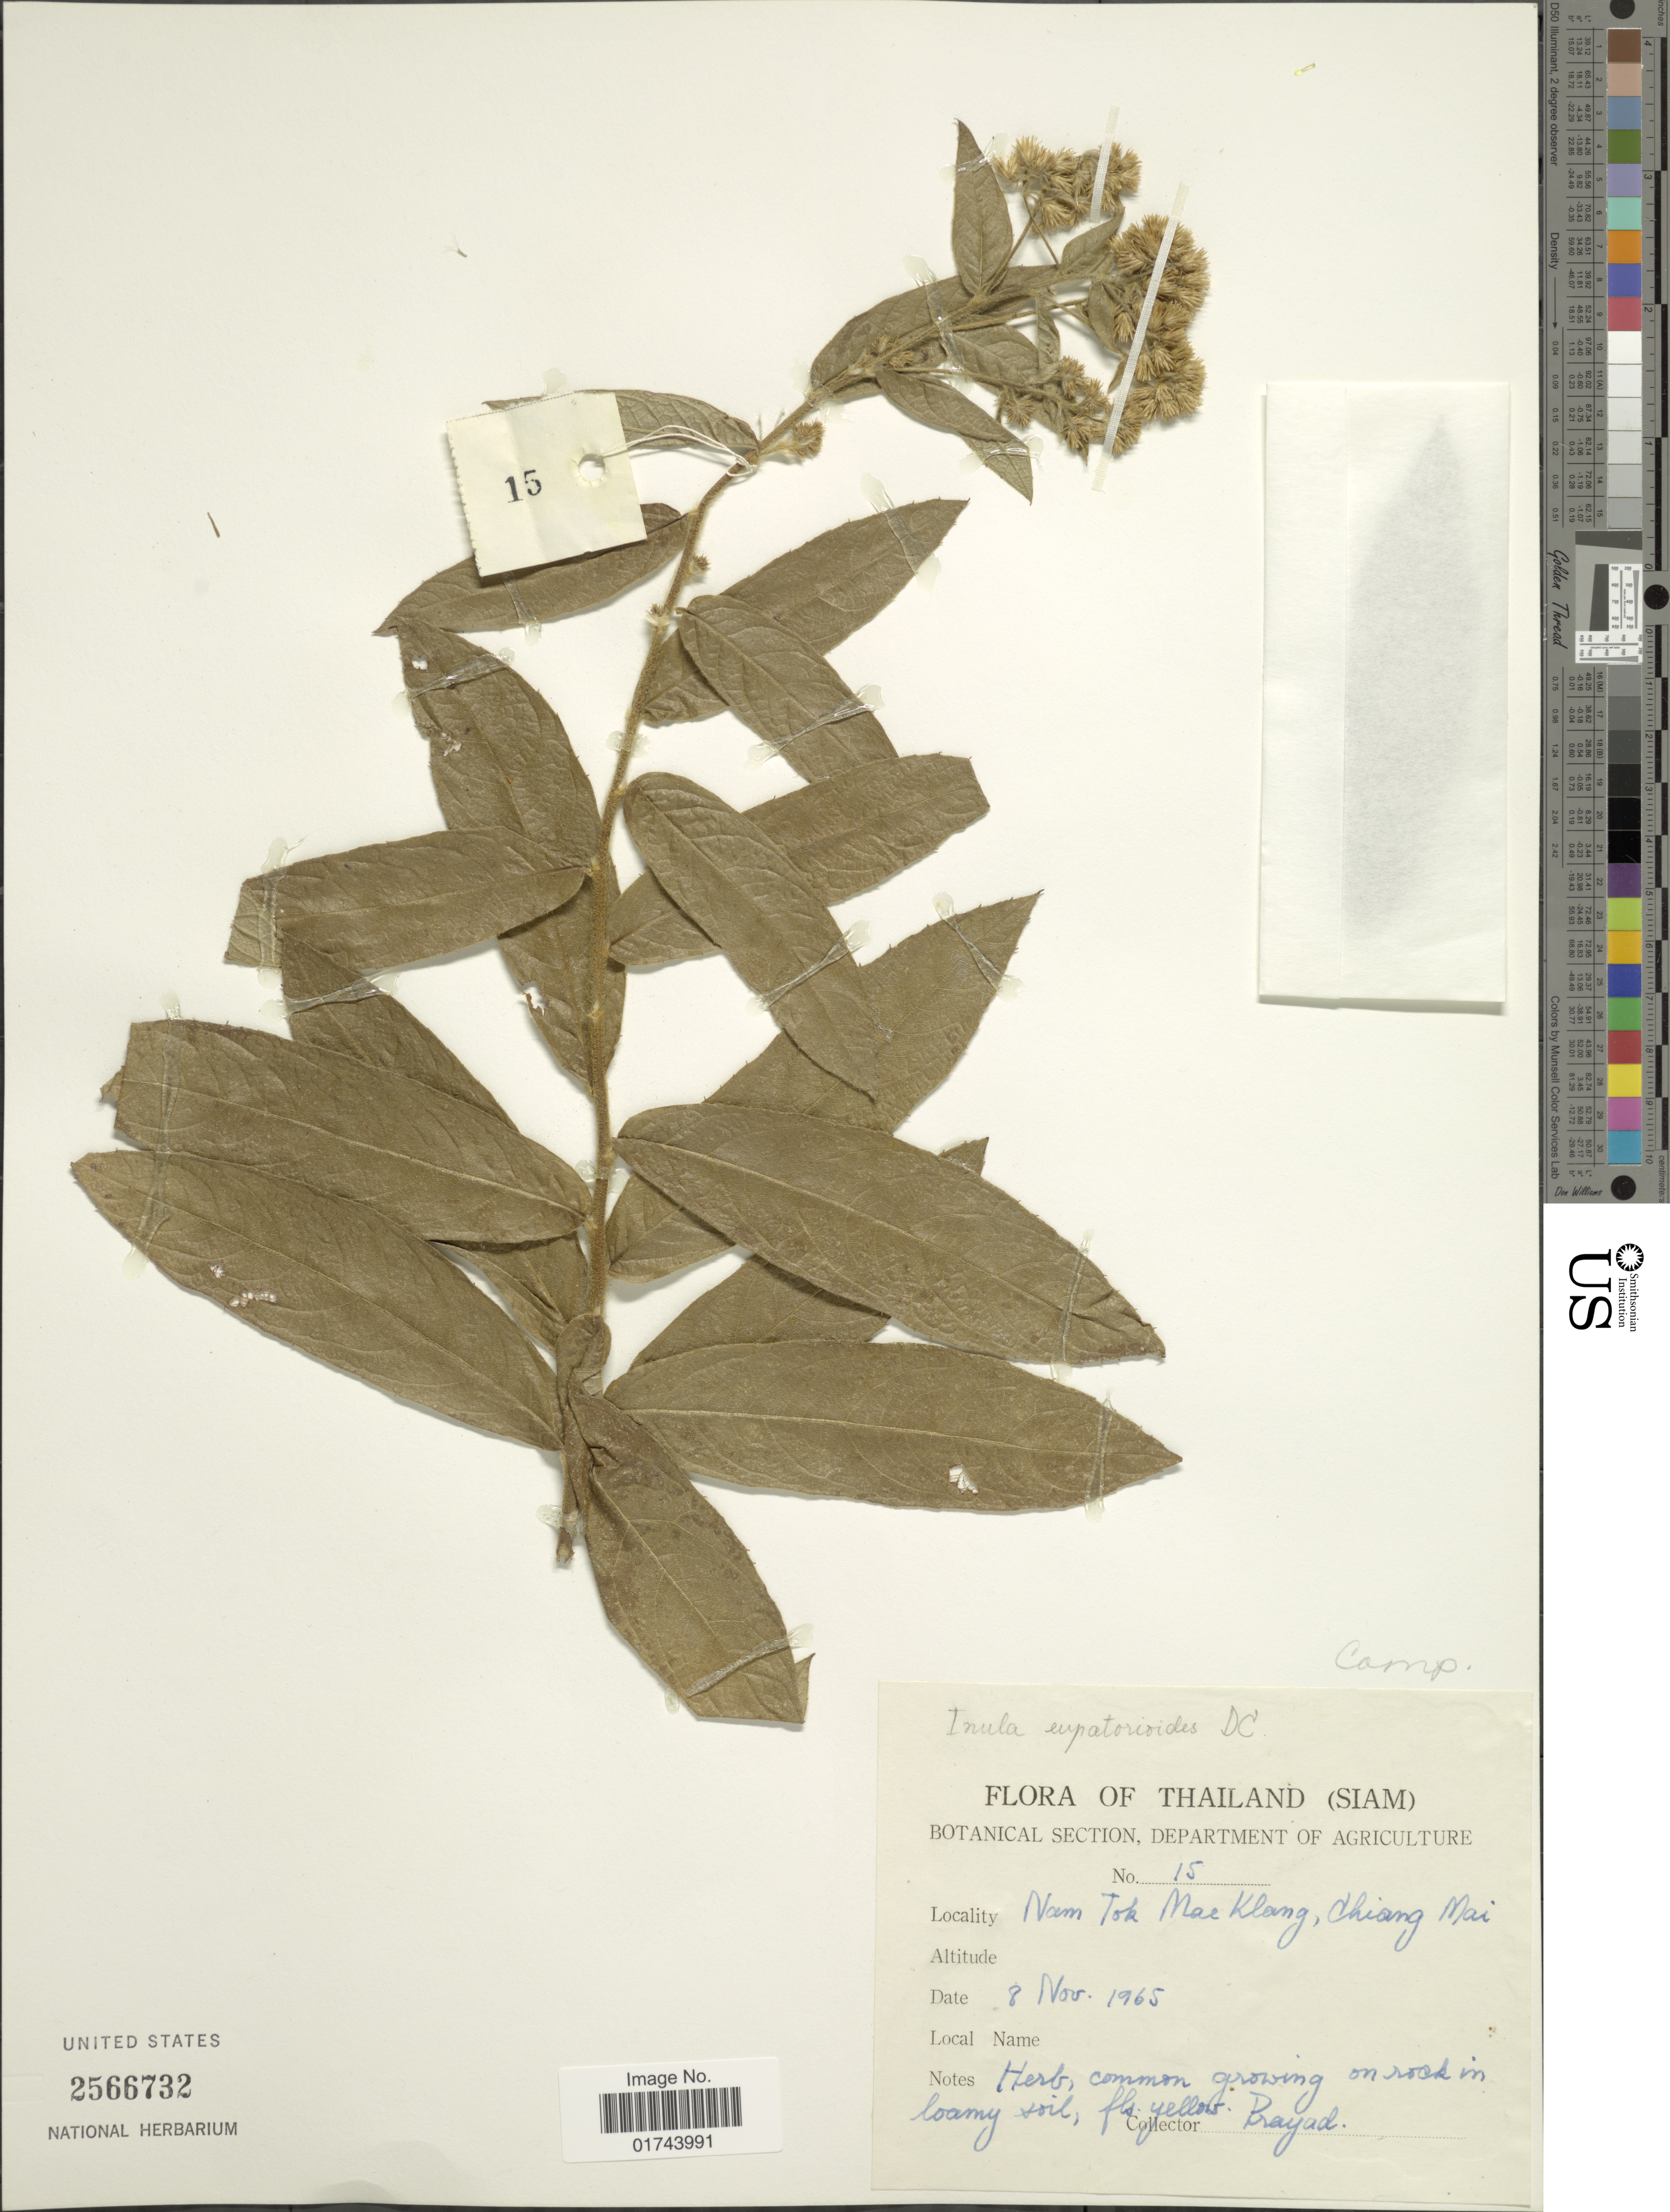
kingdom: Plantae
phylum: Tracheophyta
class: Magnoliopsida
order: Asterales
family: Asteraceae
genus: Inula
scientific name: Inula eupatorioides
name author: DC.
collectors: Brayad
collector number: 15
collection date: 1965-11-08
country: Thailand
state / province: Chiang Mai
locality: Siam, Nam Tok Mae Klong, Chiang Mai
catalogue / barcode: US 2566732